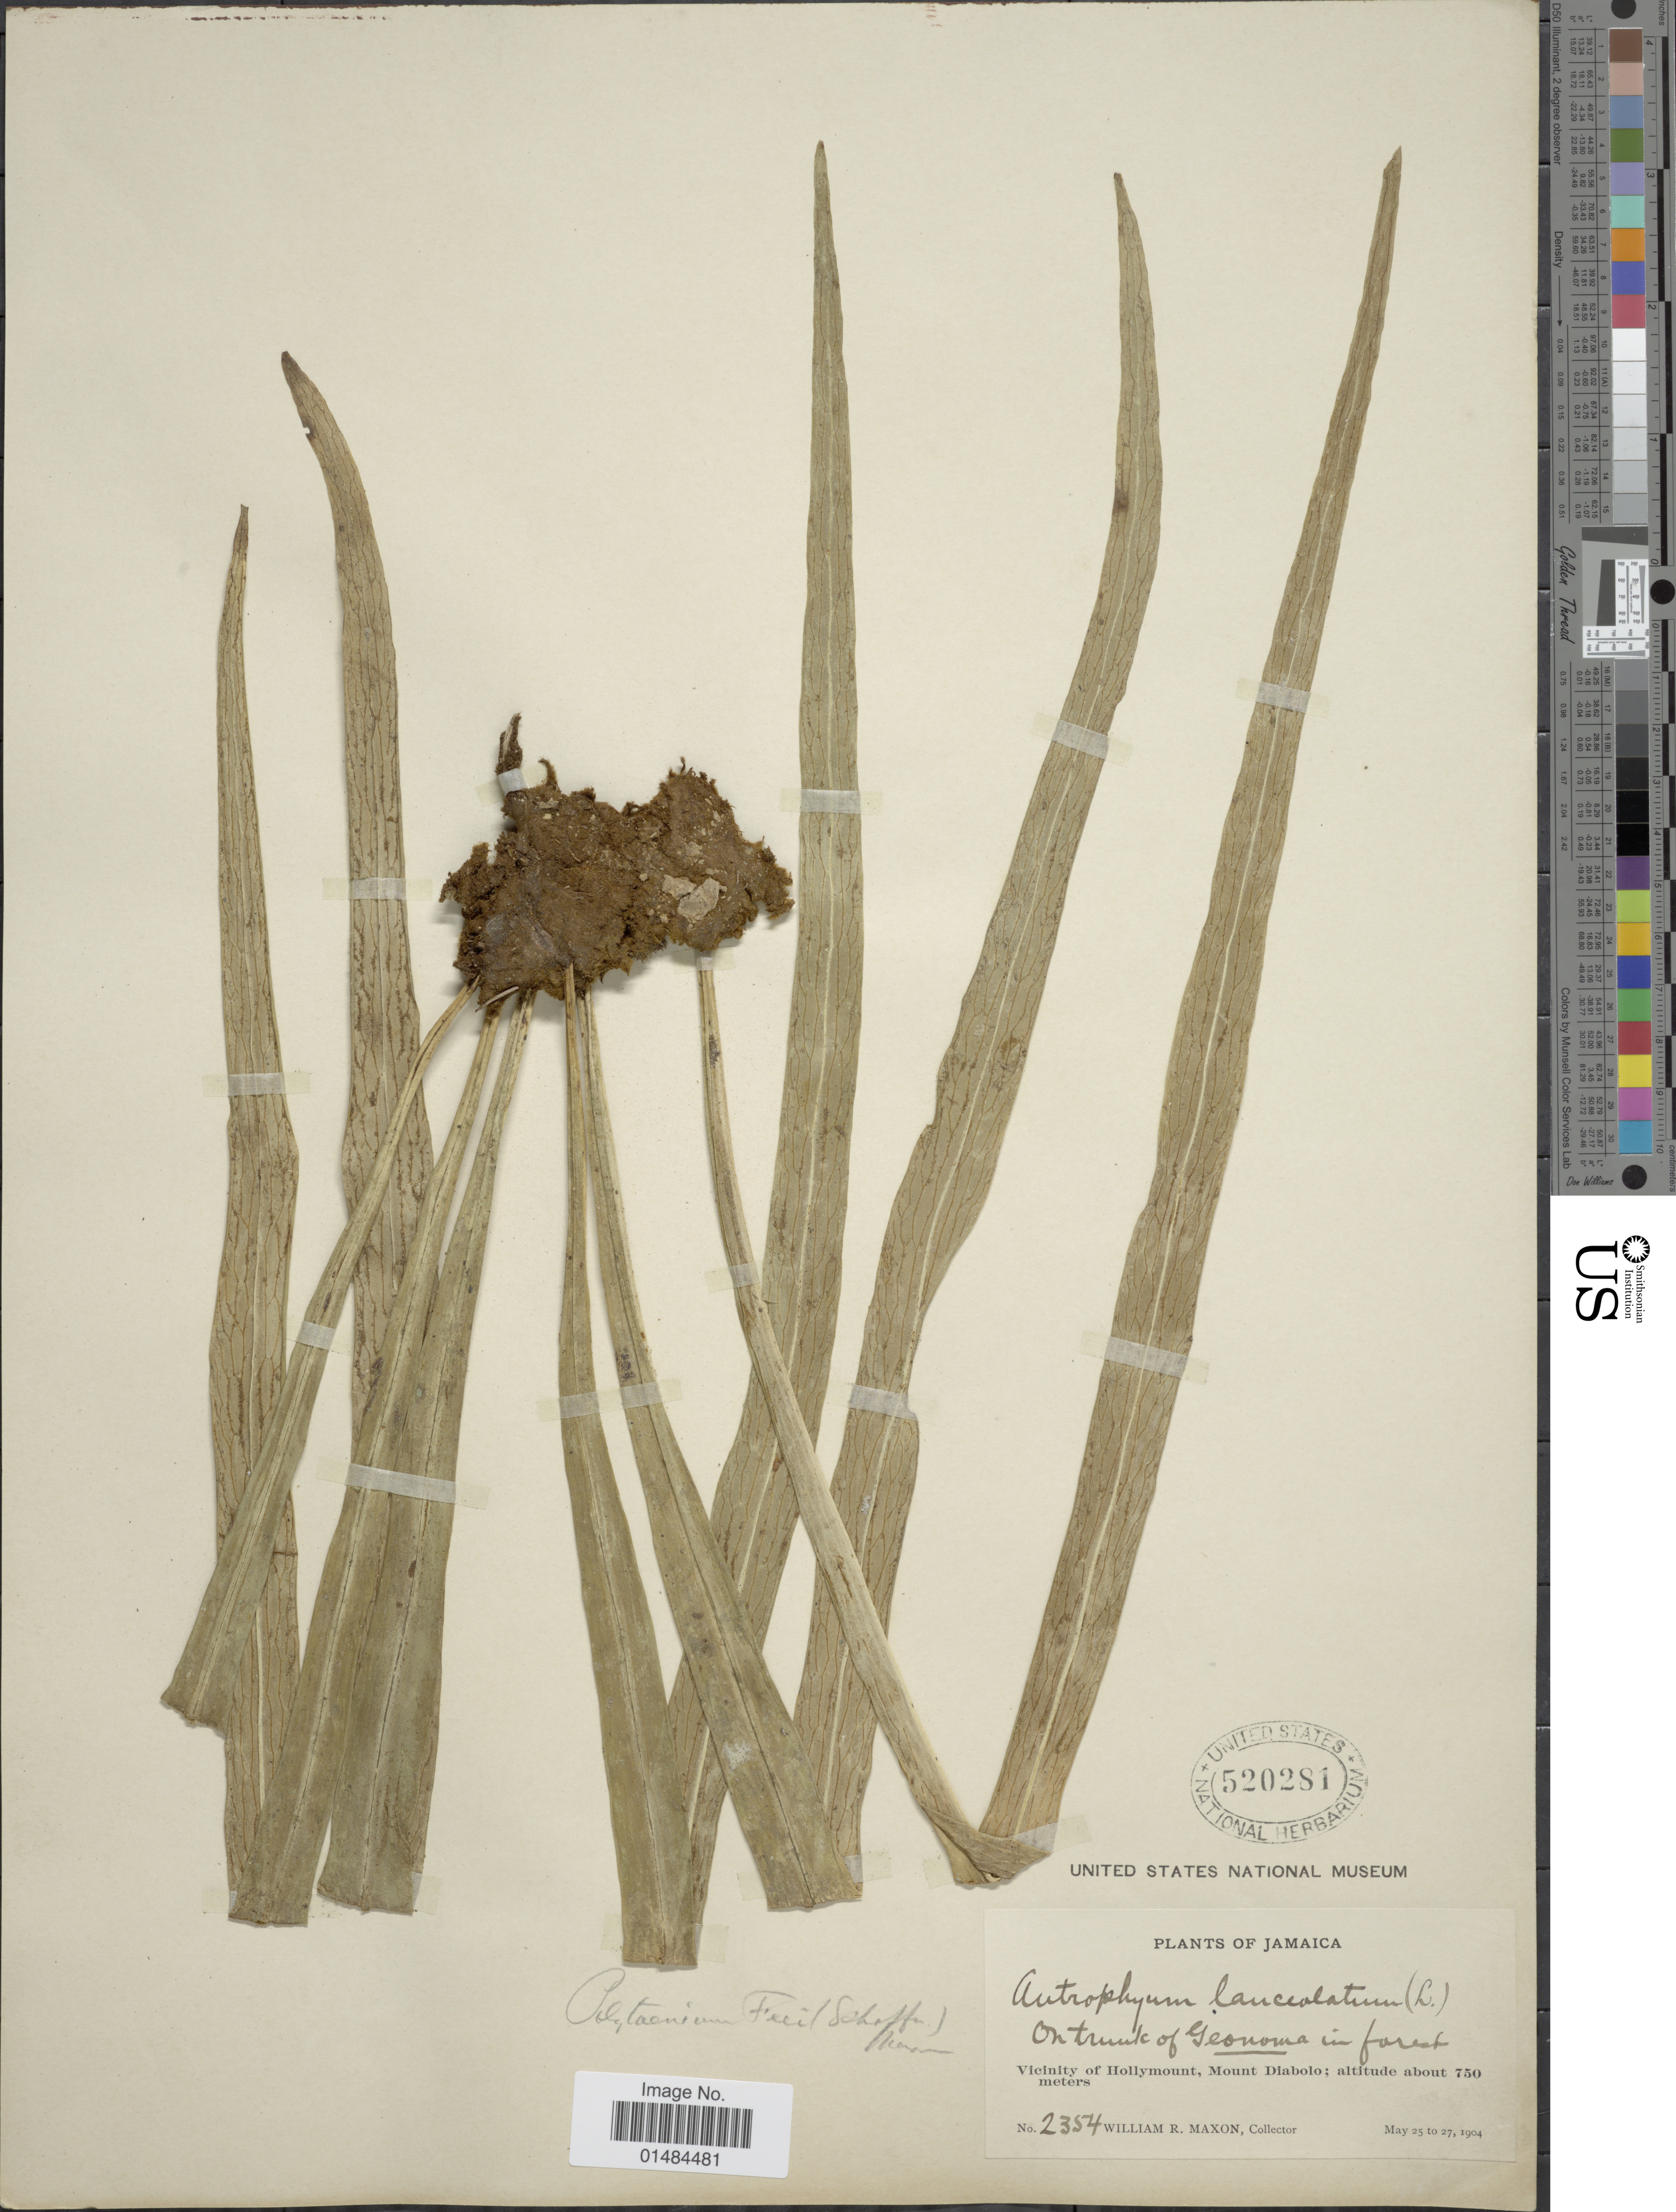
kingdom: Plantae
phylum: Tracheophyta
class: Polypodiopsida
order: Polypodiales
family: Pteridaceae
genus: Polytaenium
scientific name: Polytaenium lanceolatum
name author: (L.) Desv.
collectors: W. R. Maxon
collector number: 2354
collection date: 1904-05-25/1904-05-27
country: Jamaica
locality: Vicinity of Hollymount, Mount Diabolo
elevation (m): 750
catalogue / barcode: US 520581